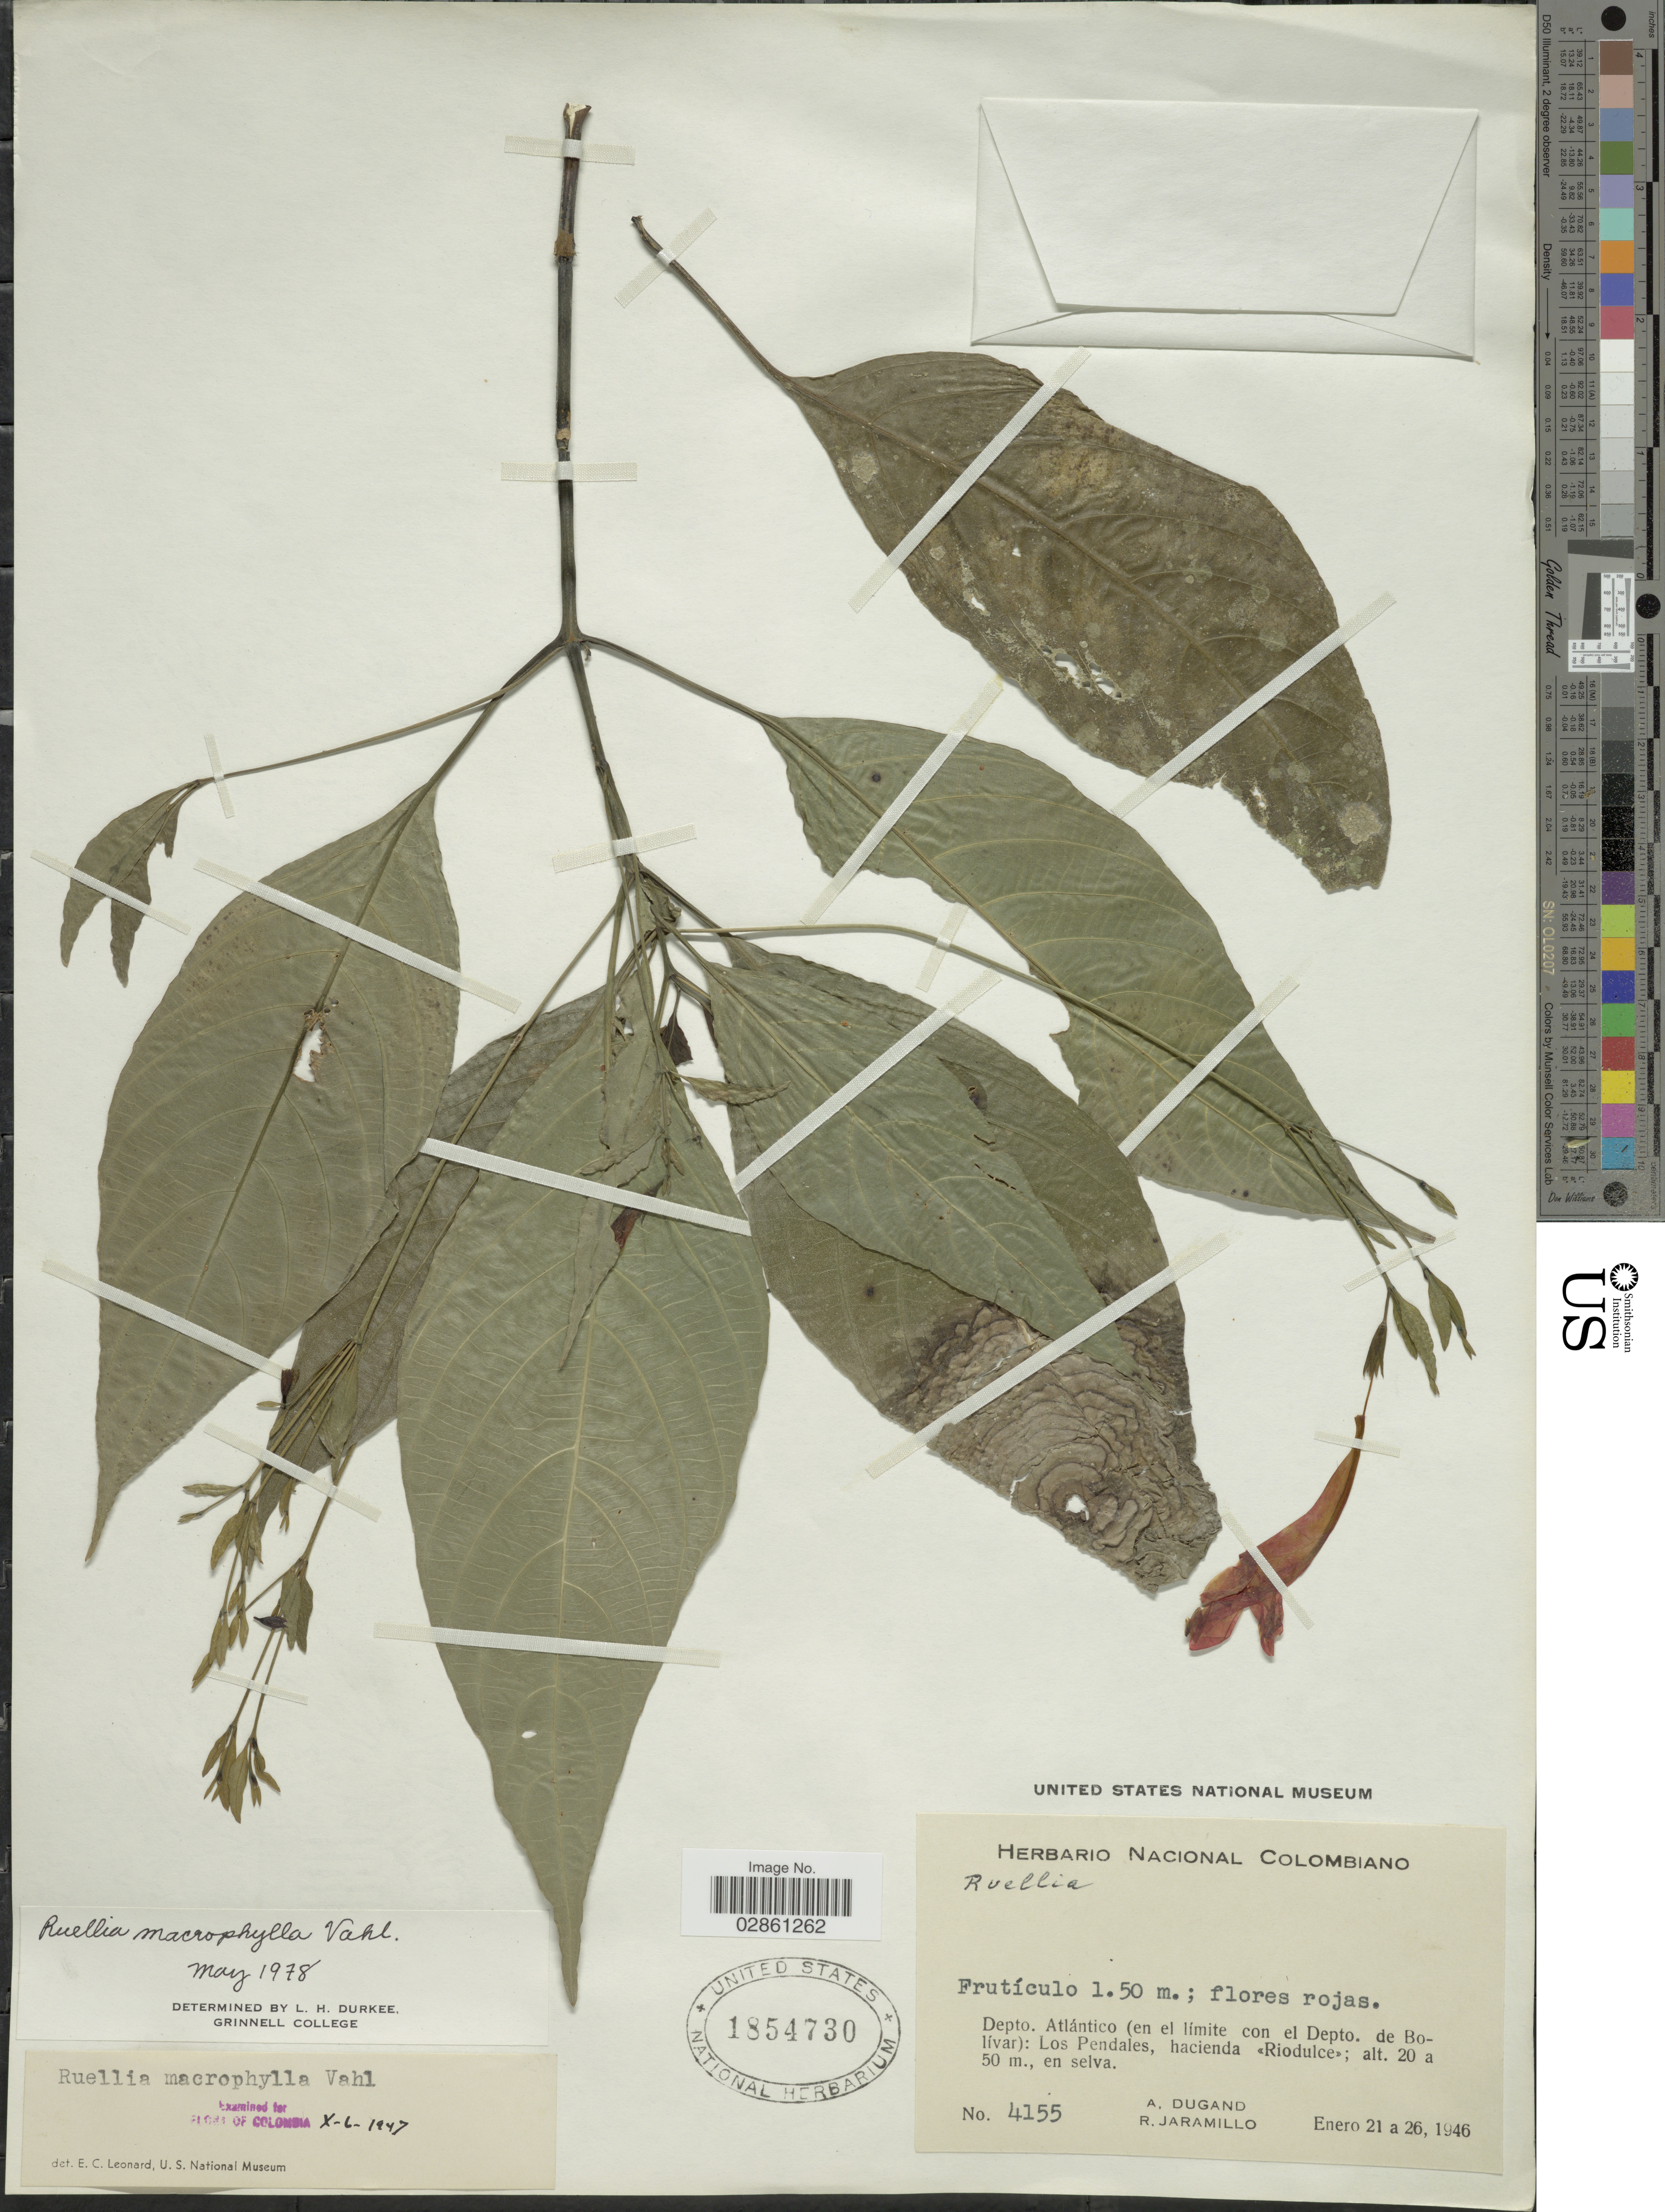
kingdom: Plantae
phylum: Tracheophyta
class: Magnoliopsida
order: Lamiales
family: Acanthaceae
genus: Ruellia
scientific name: Ruellia macrophylla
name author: Vahl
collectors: A. Dugand & R. Jaramillo M.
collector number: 4155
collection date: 1946-01-21/1946-01-26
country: Colombia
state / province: Atlántico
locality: Depto. Atlántico (en el límite con el Depto. de Bolívar): Los Pendales, hacienda <<Riodulce>>,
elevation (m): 20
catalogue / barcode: US 1854730